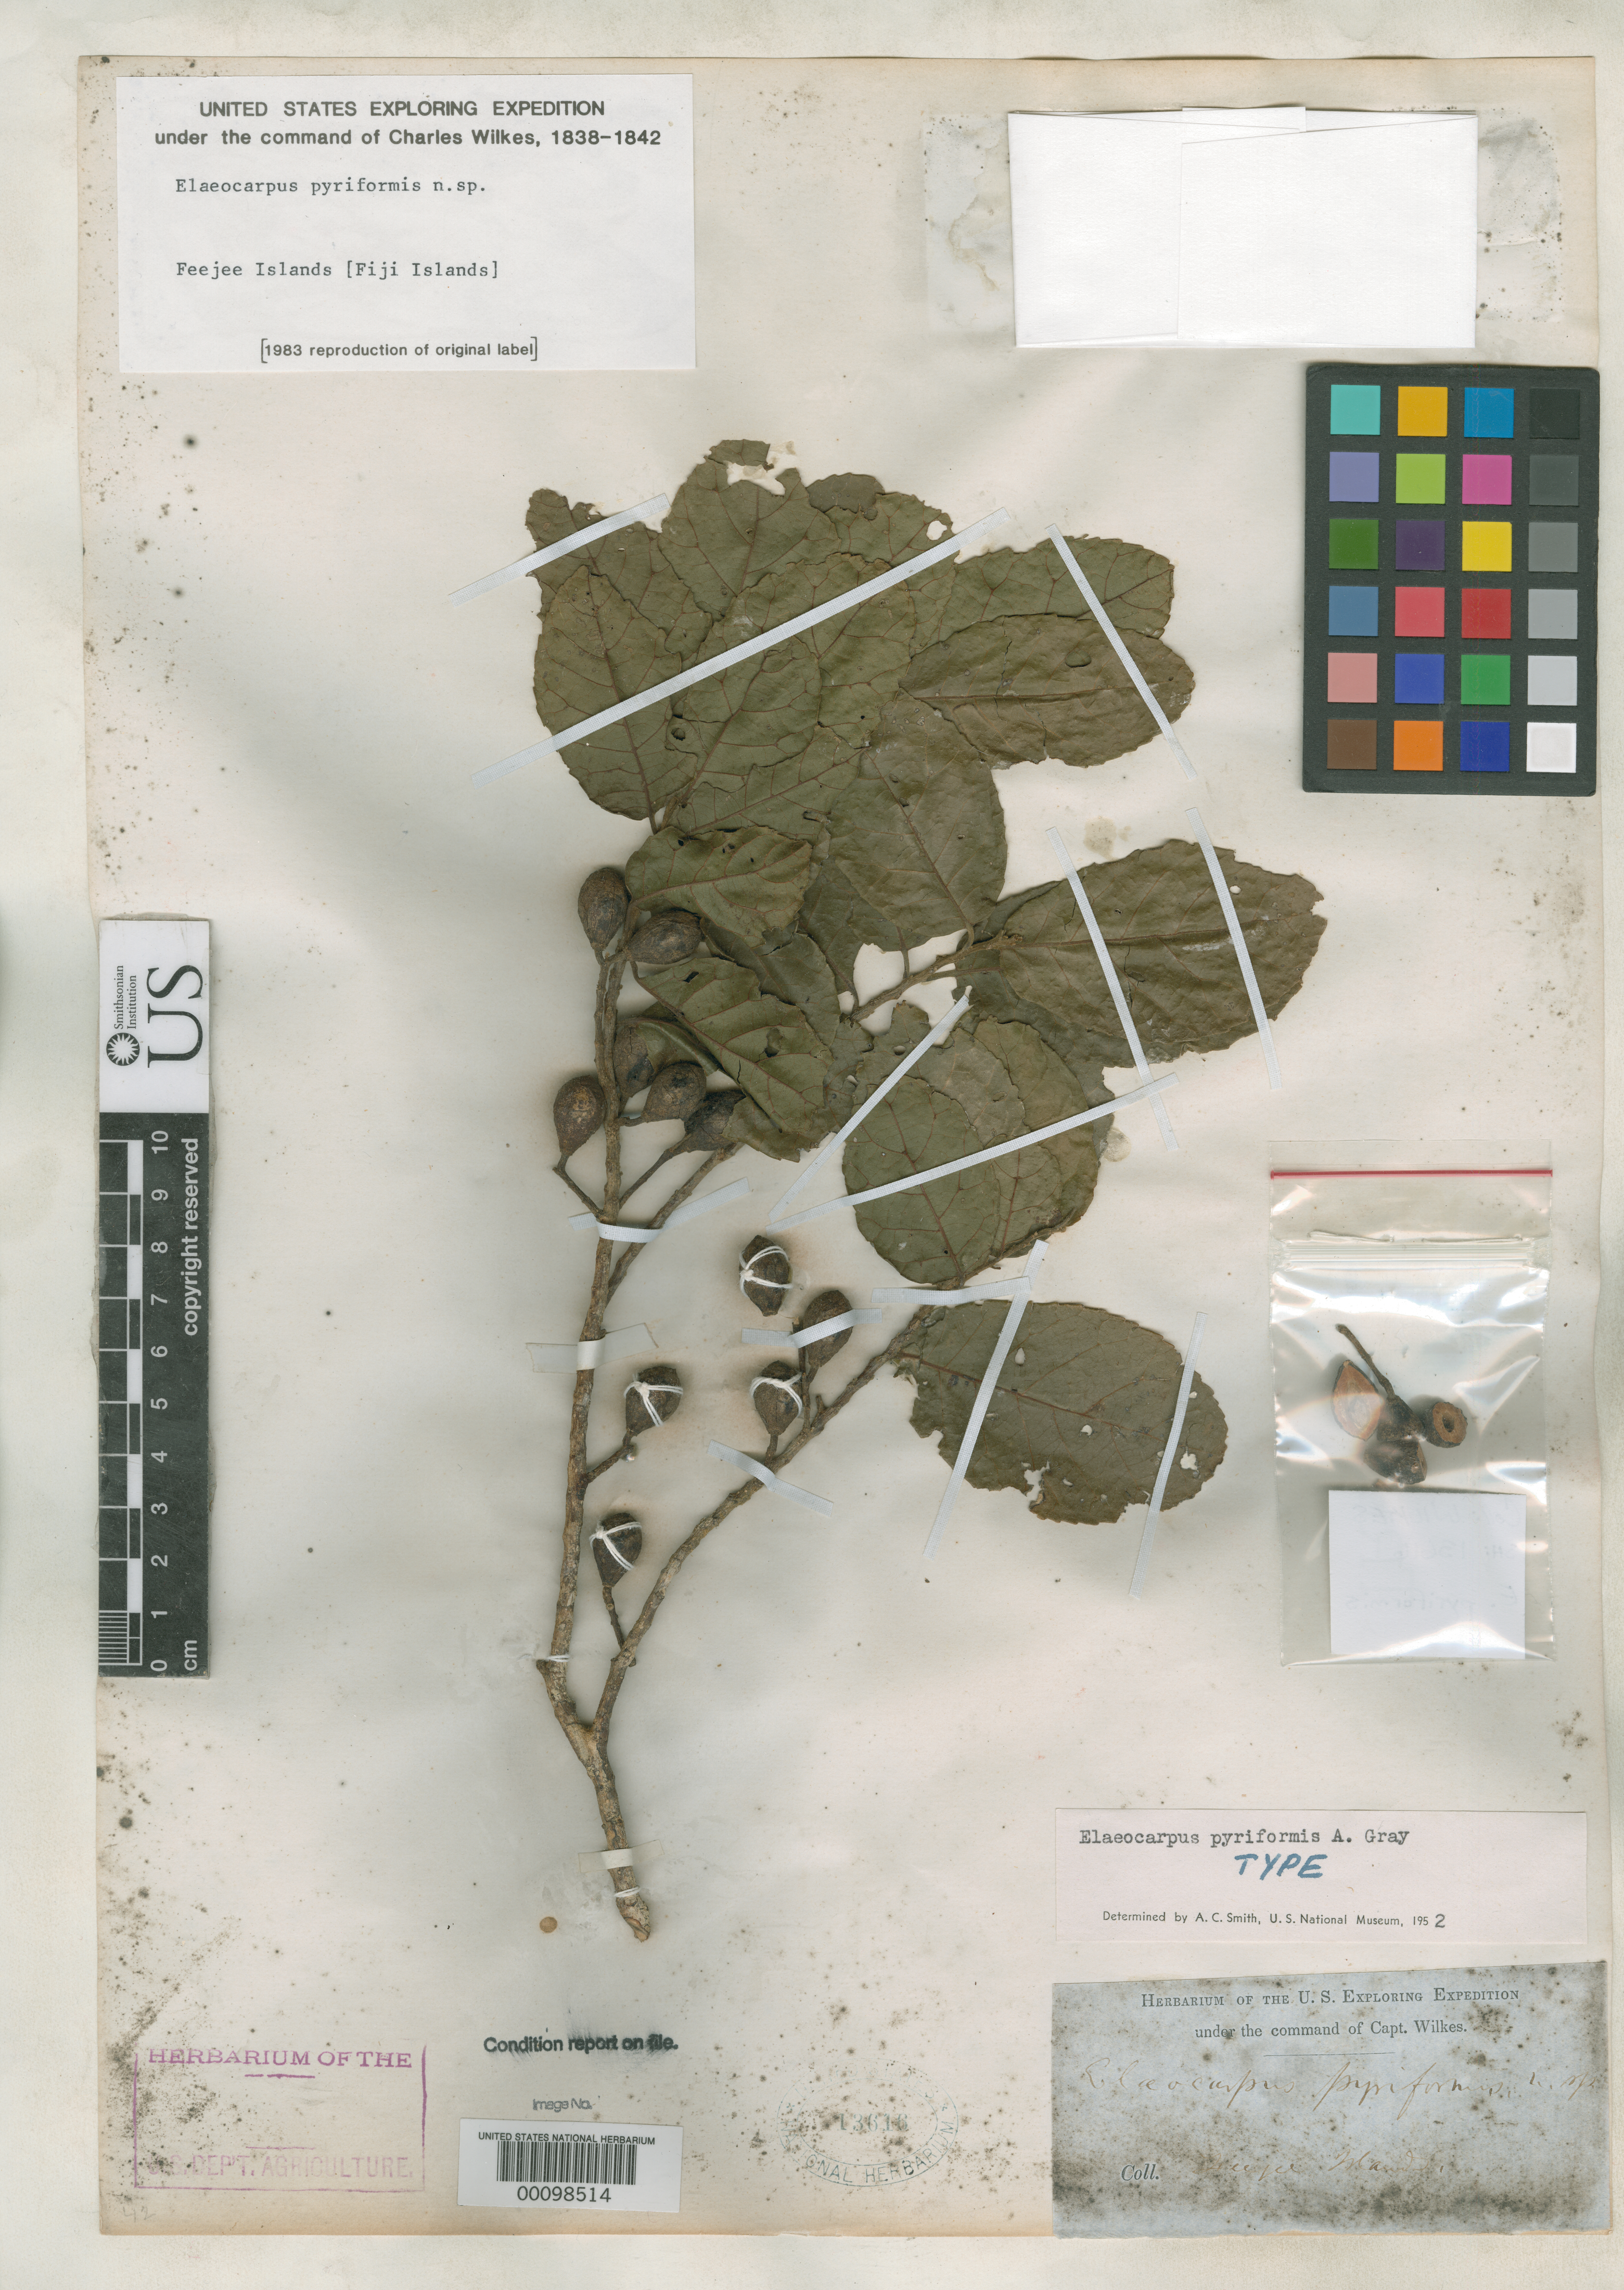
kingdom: Plantae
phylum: Tracheophyta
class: Magnoliopsida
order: Oxalidales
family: Elaeocarpaceae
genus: Elaeocarpus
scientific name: Elaeocarpus pyriformis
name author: A. Gray in Wilkes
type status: Type Collection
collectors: Wilkes Explor. Exped.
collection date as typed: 1838 to -- --- 1842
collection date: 1838/1842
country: Fiji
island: Vanua Levu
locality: Sandalwood Bay. [Vanua Levu Group]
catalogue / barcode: US 13616